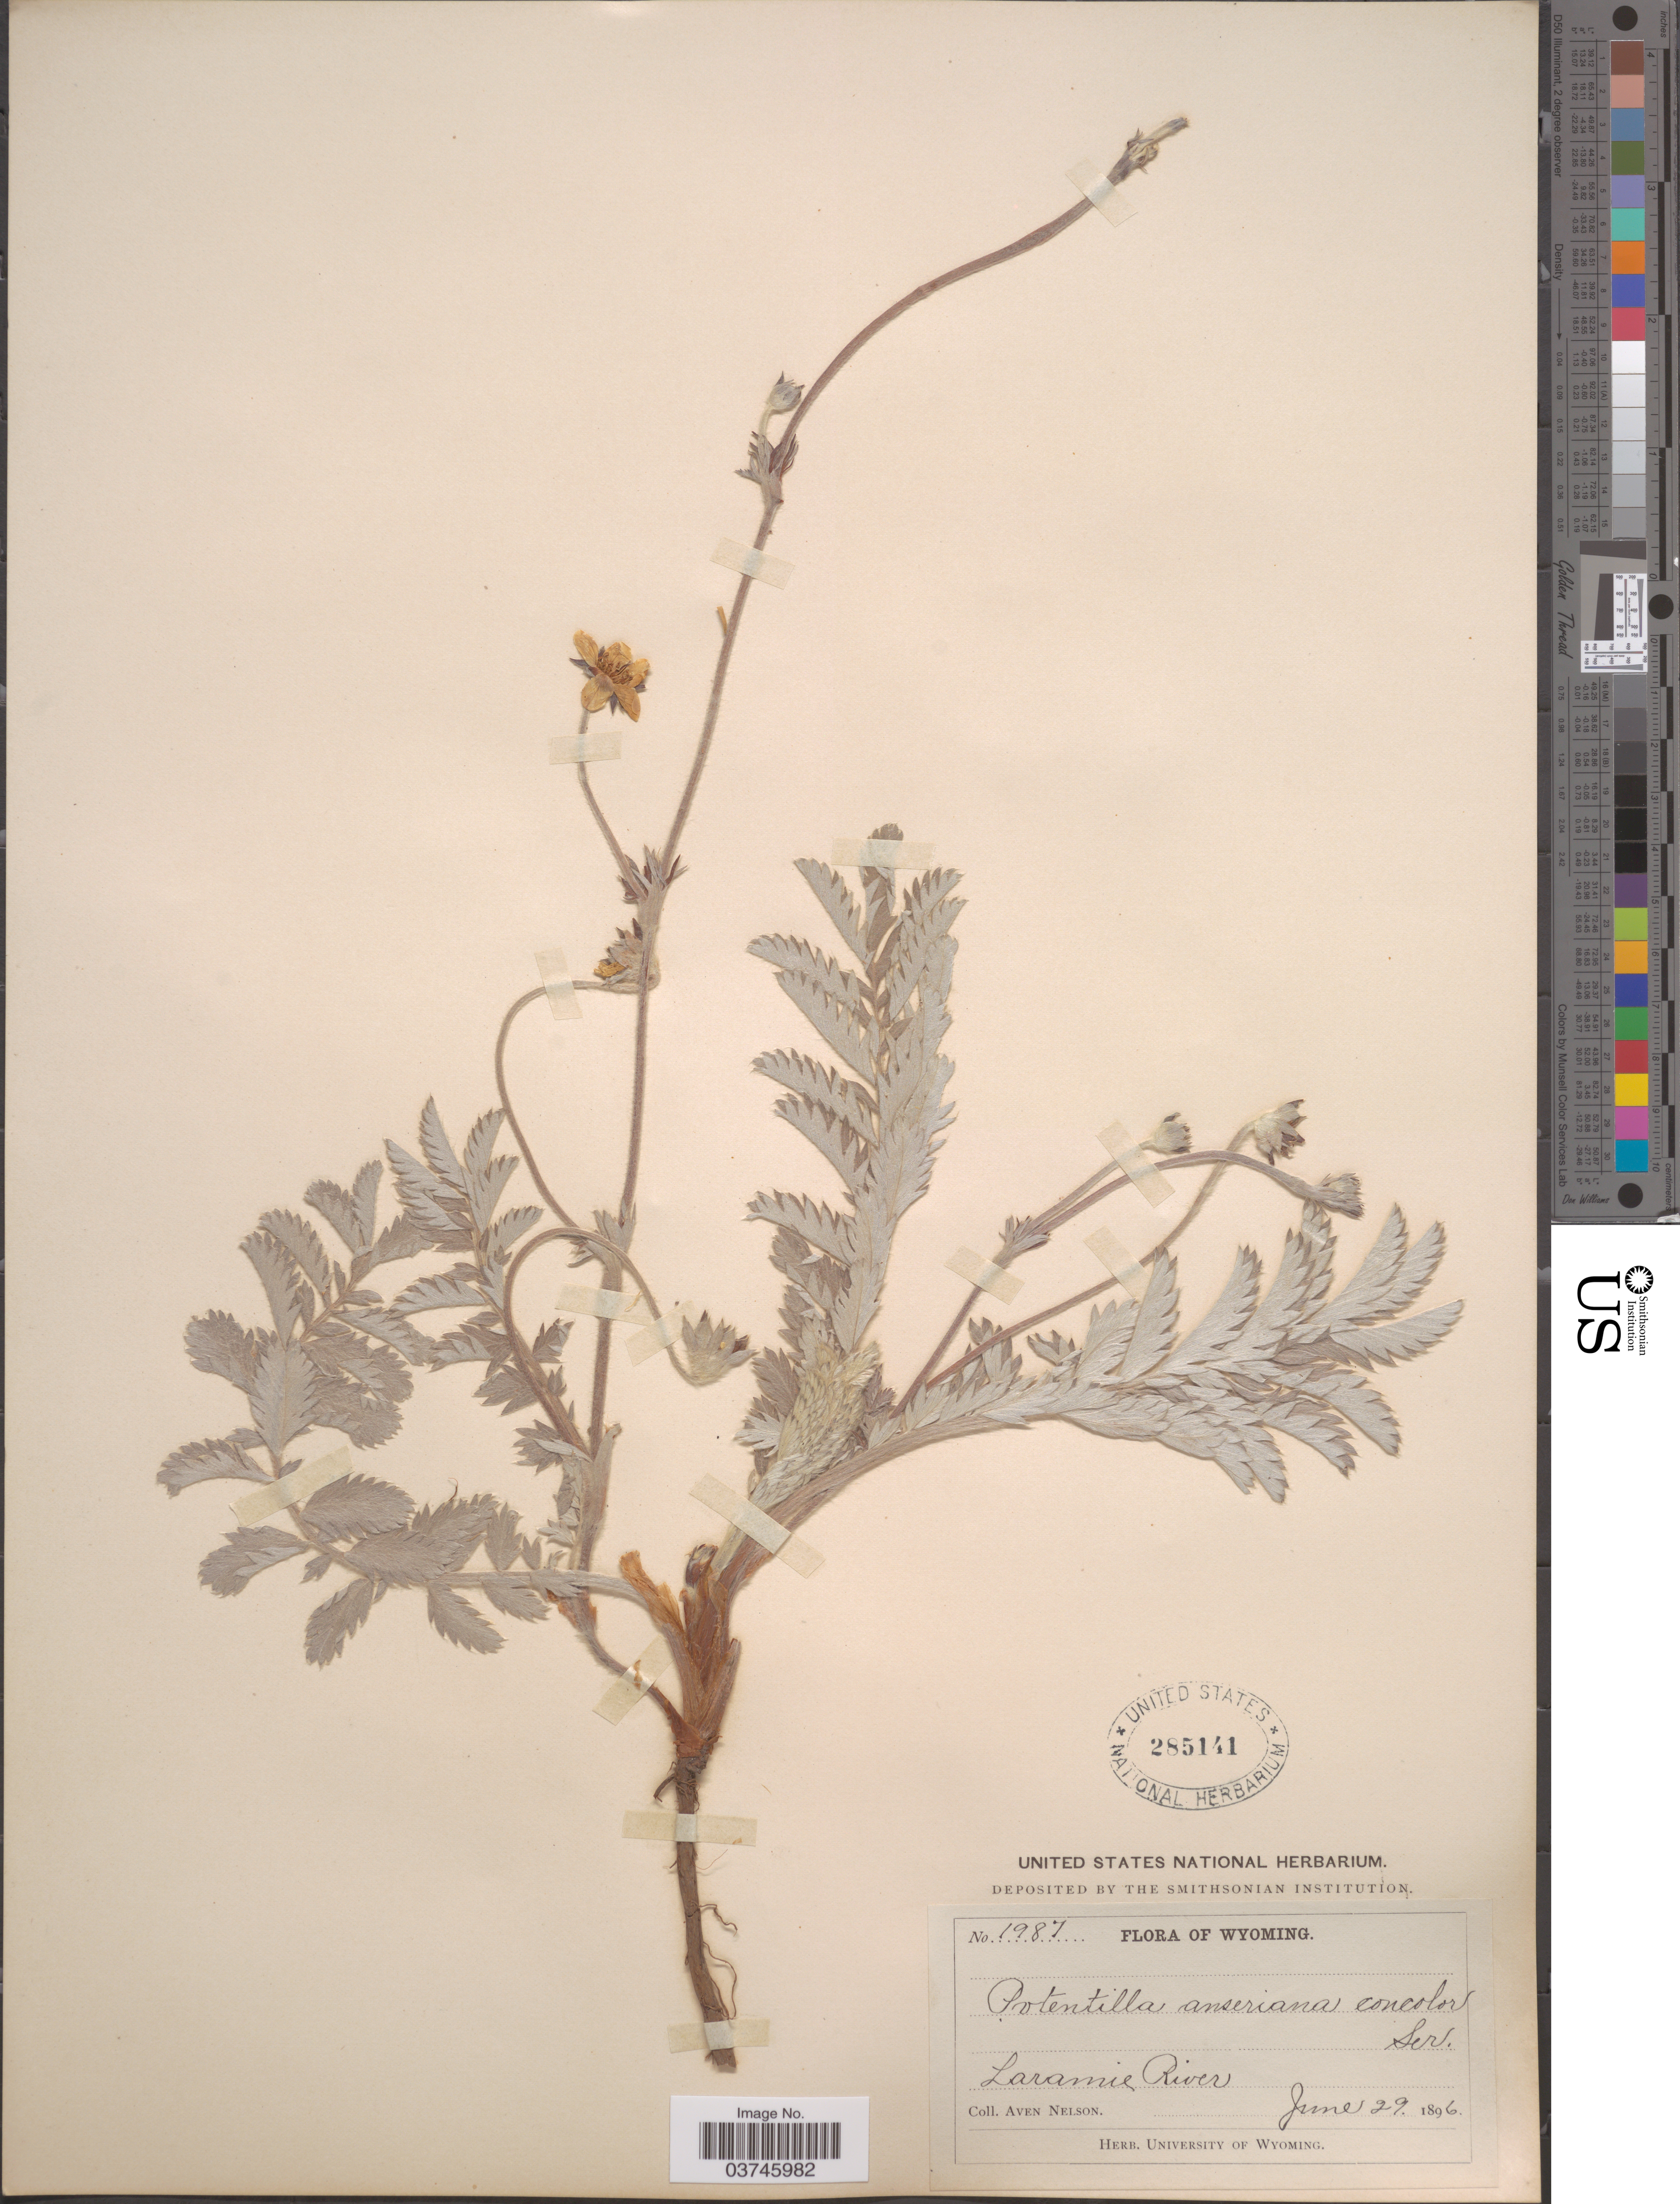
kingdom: Plantae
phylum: Tracheophyta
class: Magnoliopsida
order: Rosales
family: Rosaceae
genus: Argentina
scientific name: Argentina anserina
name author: (L.) Rydb.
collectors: A. Nelson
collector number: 1987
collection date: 1896-06-29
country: United States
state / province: Wyoming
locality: Laramie River.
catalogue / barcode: US 285141